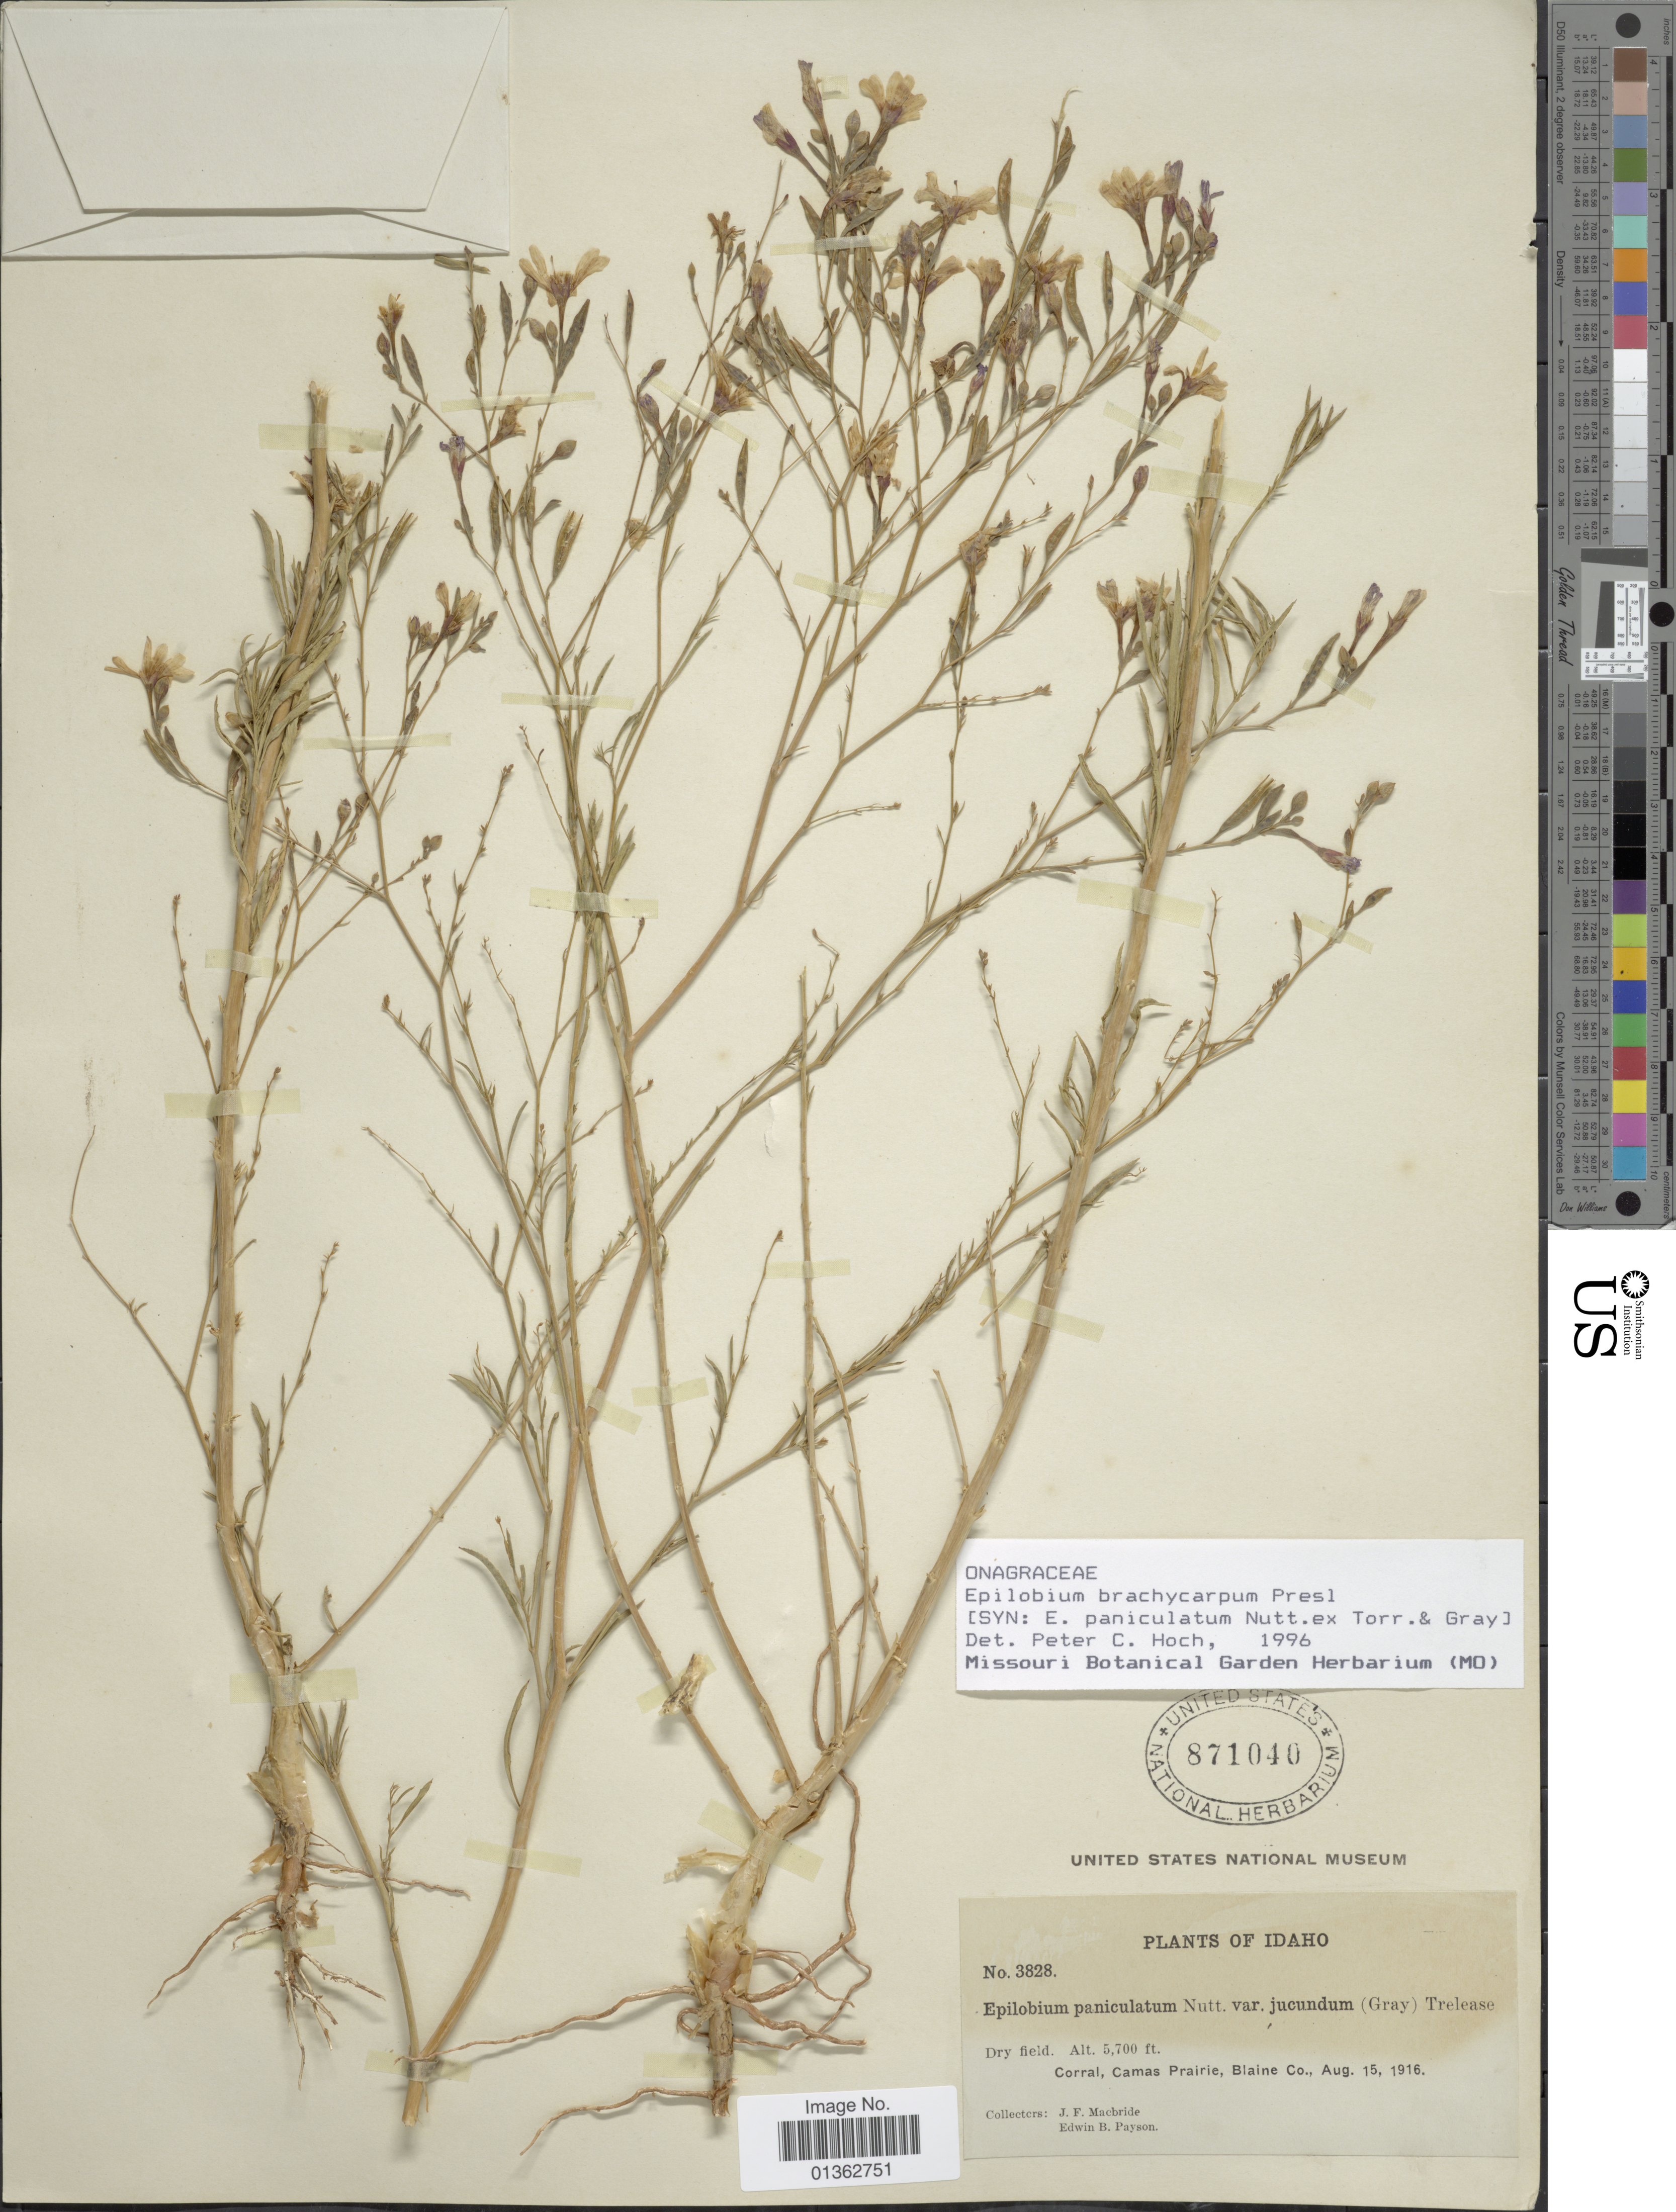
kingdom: Plantae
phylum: Tracheophyta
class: Magnoliopsida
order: Myrtales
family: Onagraceae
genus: Epilobium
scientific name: Epilobium brachycarpum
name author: C. Presl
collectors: J. F. Macbride & E. B. Payson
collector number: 3828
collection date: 1916-08-15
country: United States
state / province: Idaho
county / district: Blaine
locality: Corral, Camas Prairie.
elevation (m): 1737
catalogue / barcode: US 871040